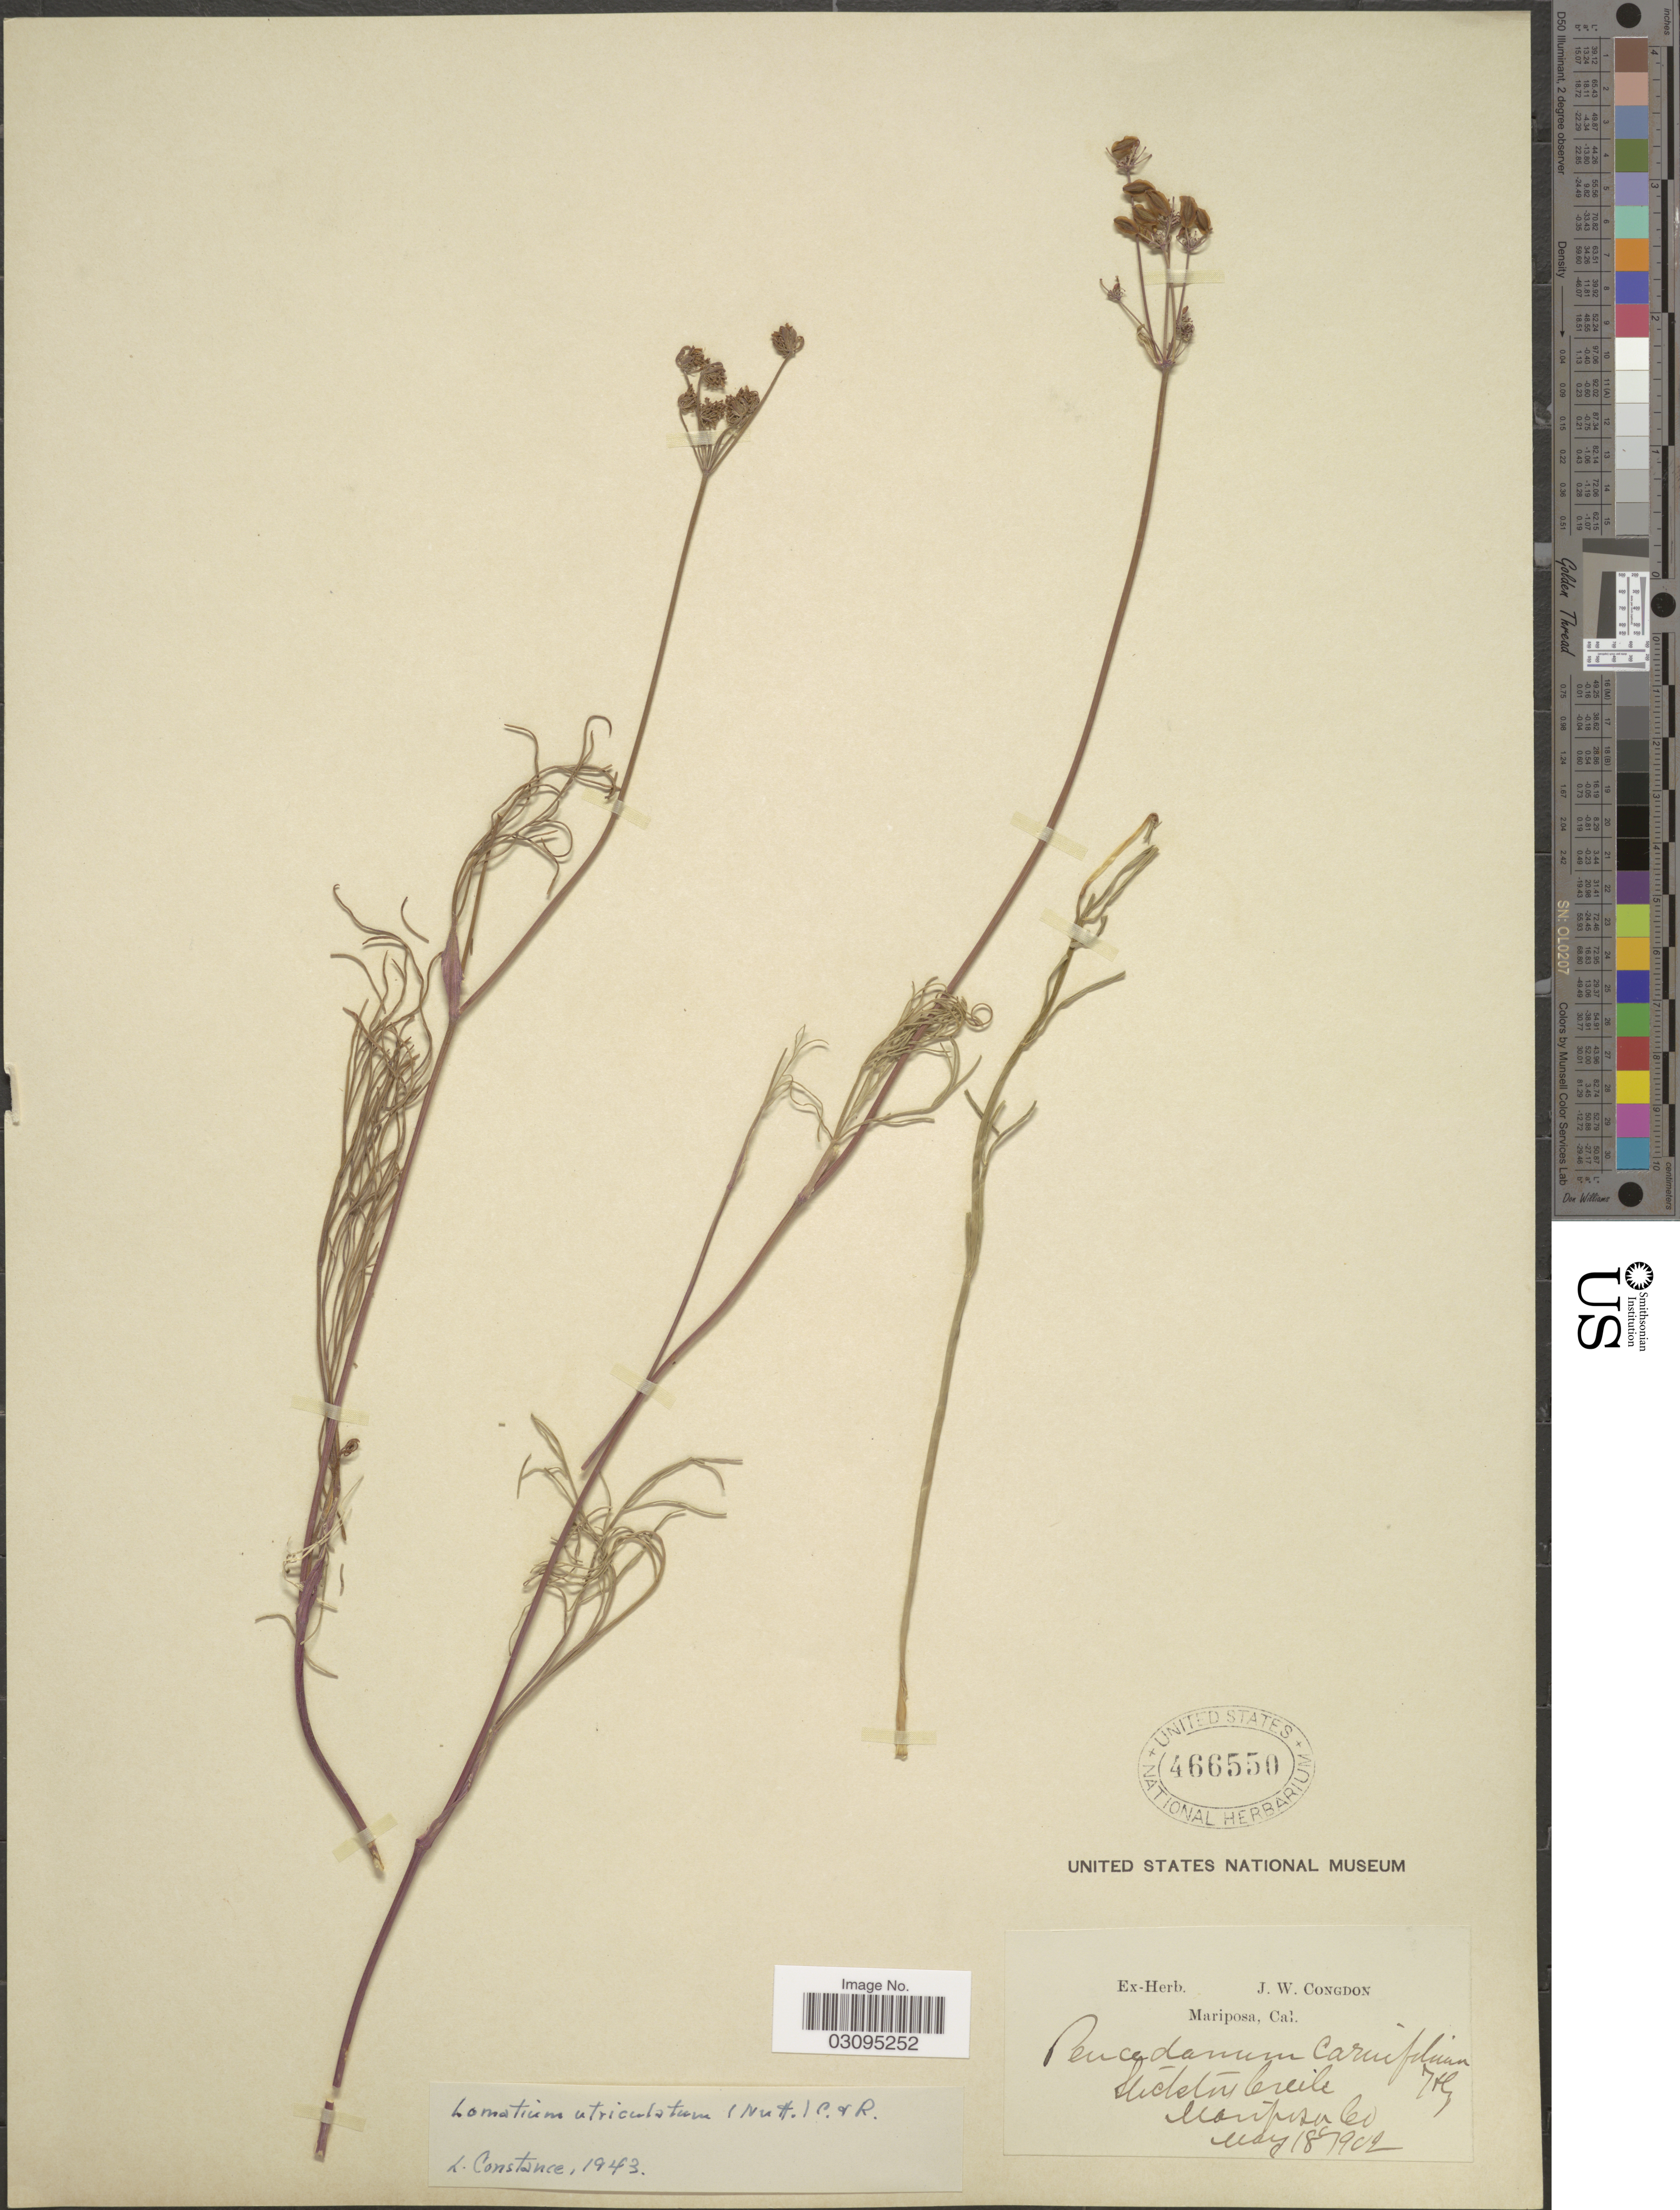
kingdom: Plantae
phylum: Tracheophyta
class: Magnoliopsida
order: Apiales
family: Apiaceae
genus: Lomatium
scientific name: Lomatium utriculatum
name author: (Nutt. ex Torr. & A. Gray) J.M. Coult. & Rose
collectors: ex herb. J. W. Congdon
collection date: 1902-05-18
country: United States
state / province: California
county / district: Mariposa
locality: Mariposa Co.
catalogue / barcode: US 466550